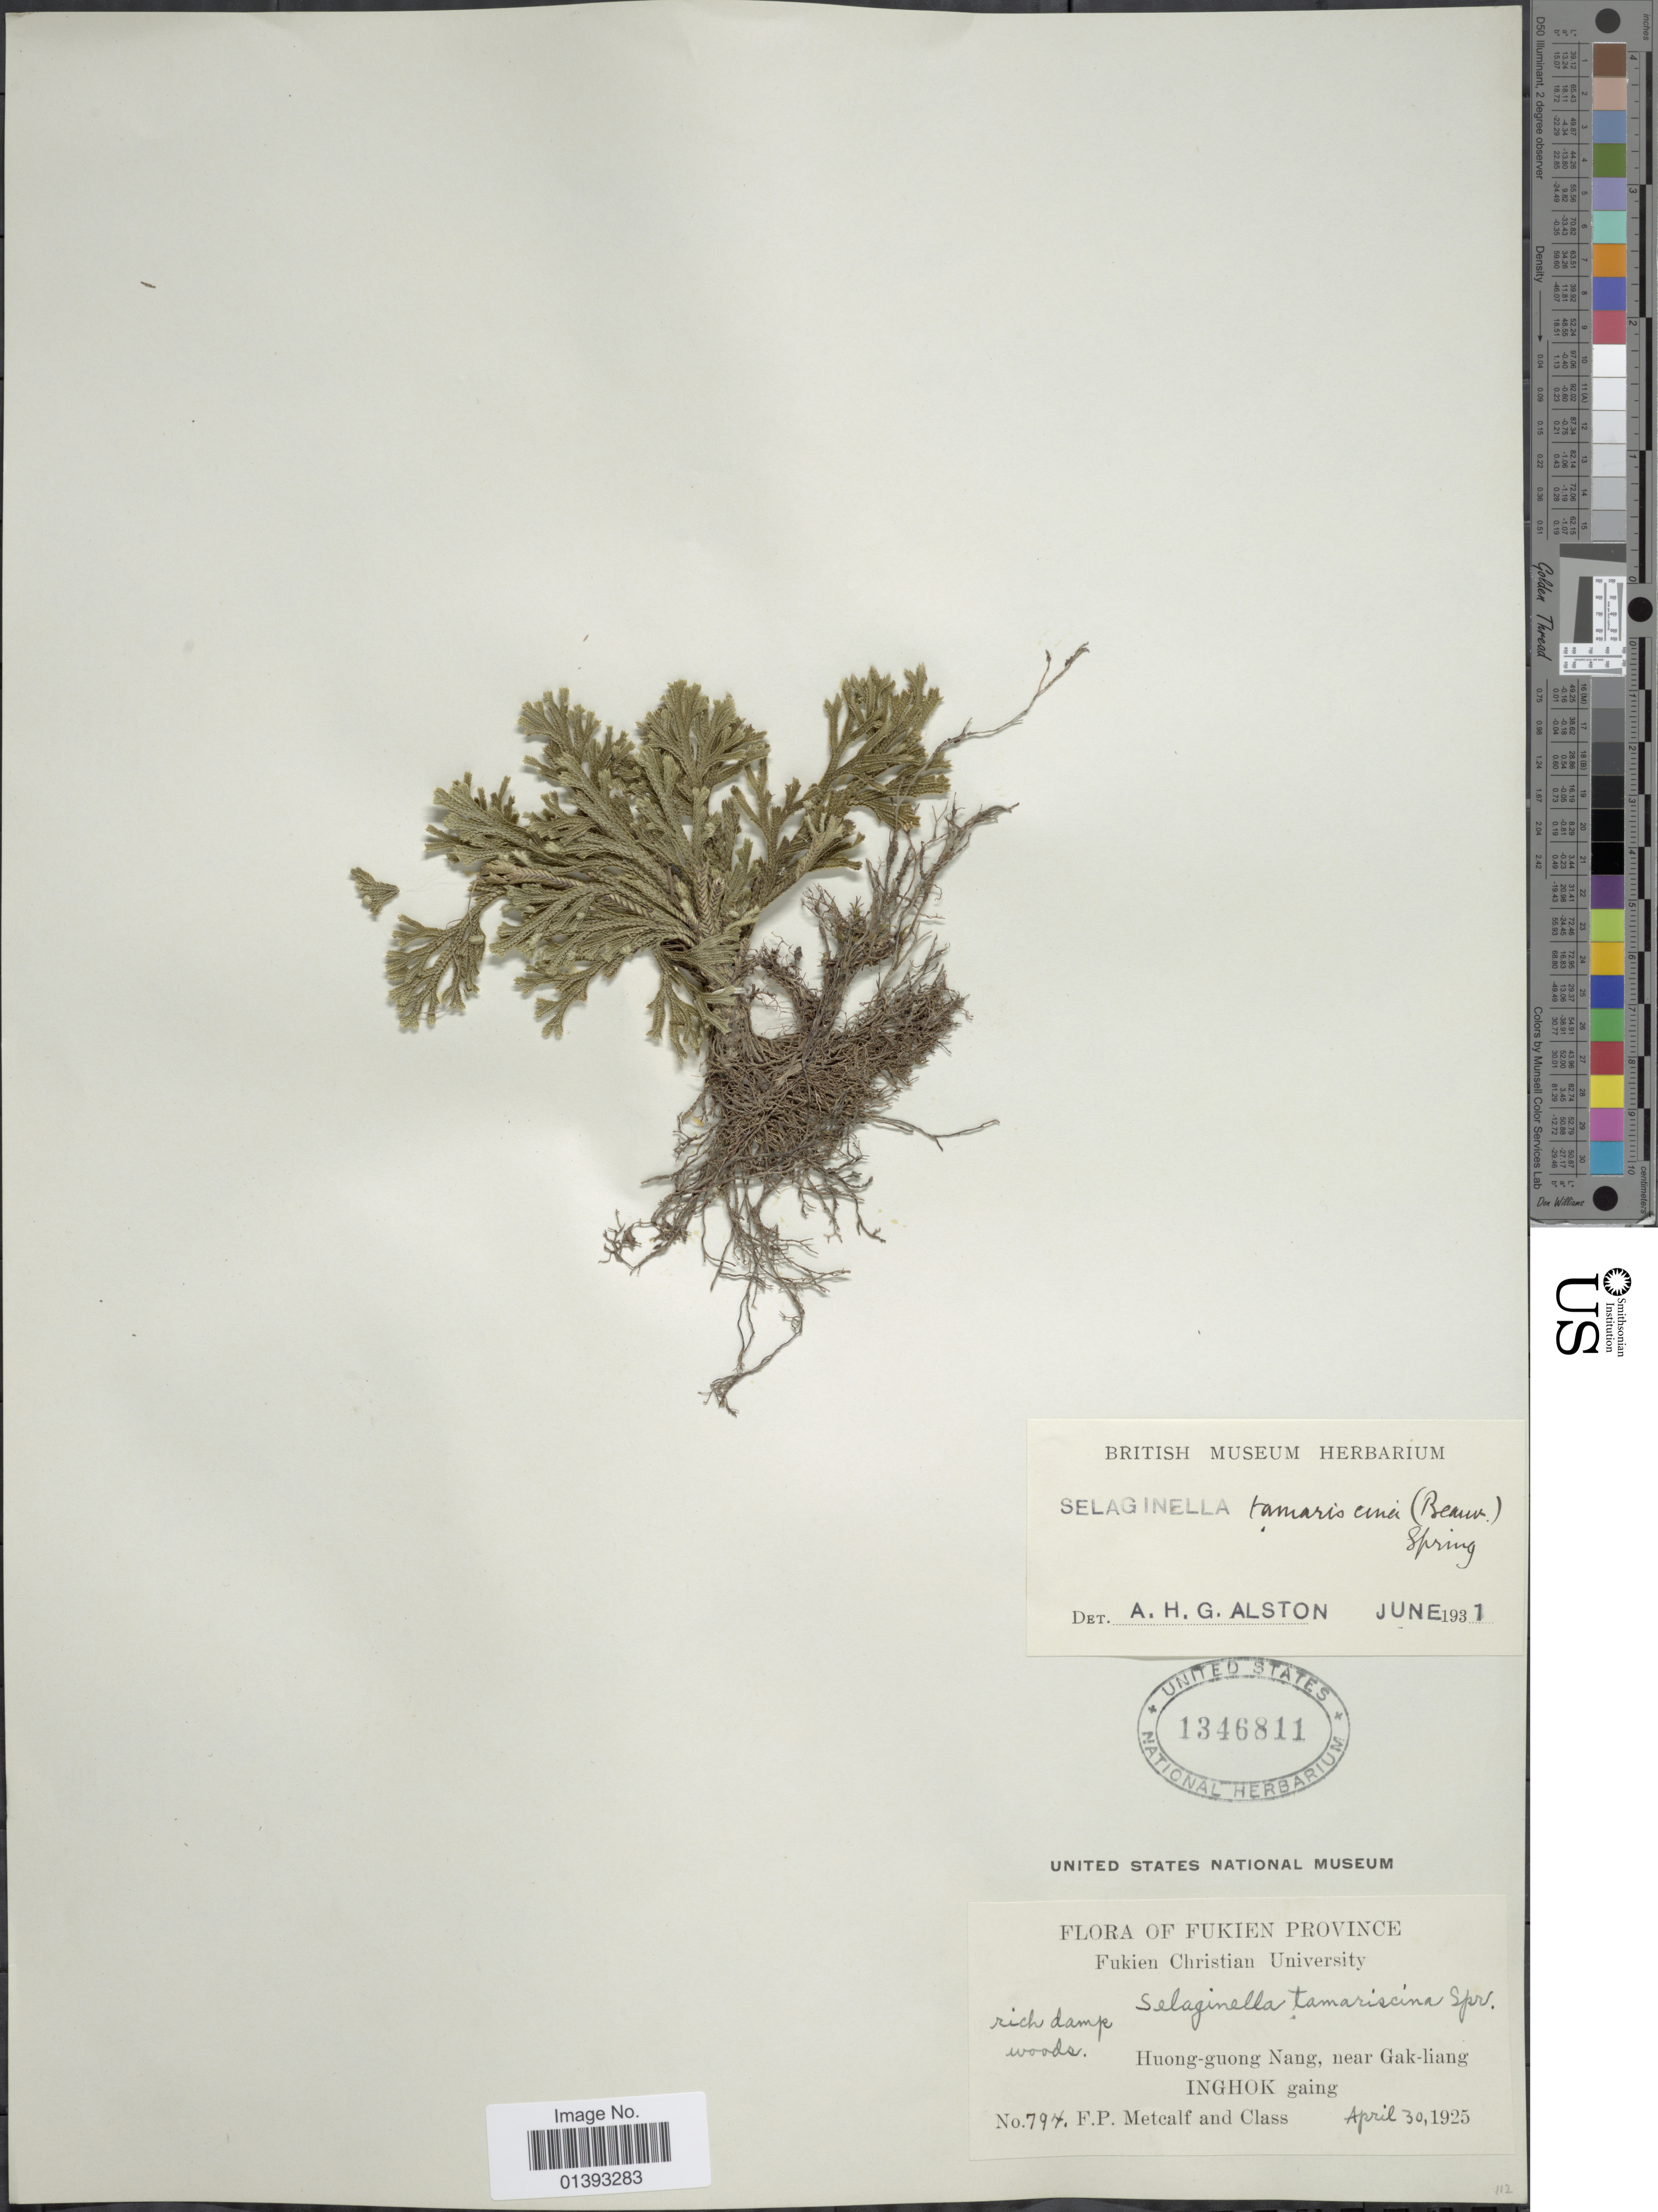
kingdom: Plantae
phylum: Tracheophyta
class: Lycopodiopsida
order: Selaginellales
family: Selaginellaceae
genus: Selaginella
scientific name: Selaginella tamariscina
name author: (P. Beauv.) Spring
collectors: F. Metcalf & Class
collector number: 794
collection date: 1925-04-30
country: China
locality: Fukien Province, Huong-Guong Nang, near Gak-liang Inghok gaing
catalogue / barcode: US 1346811